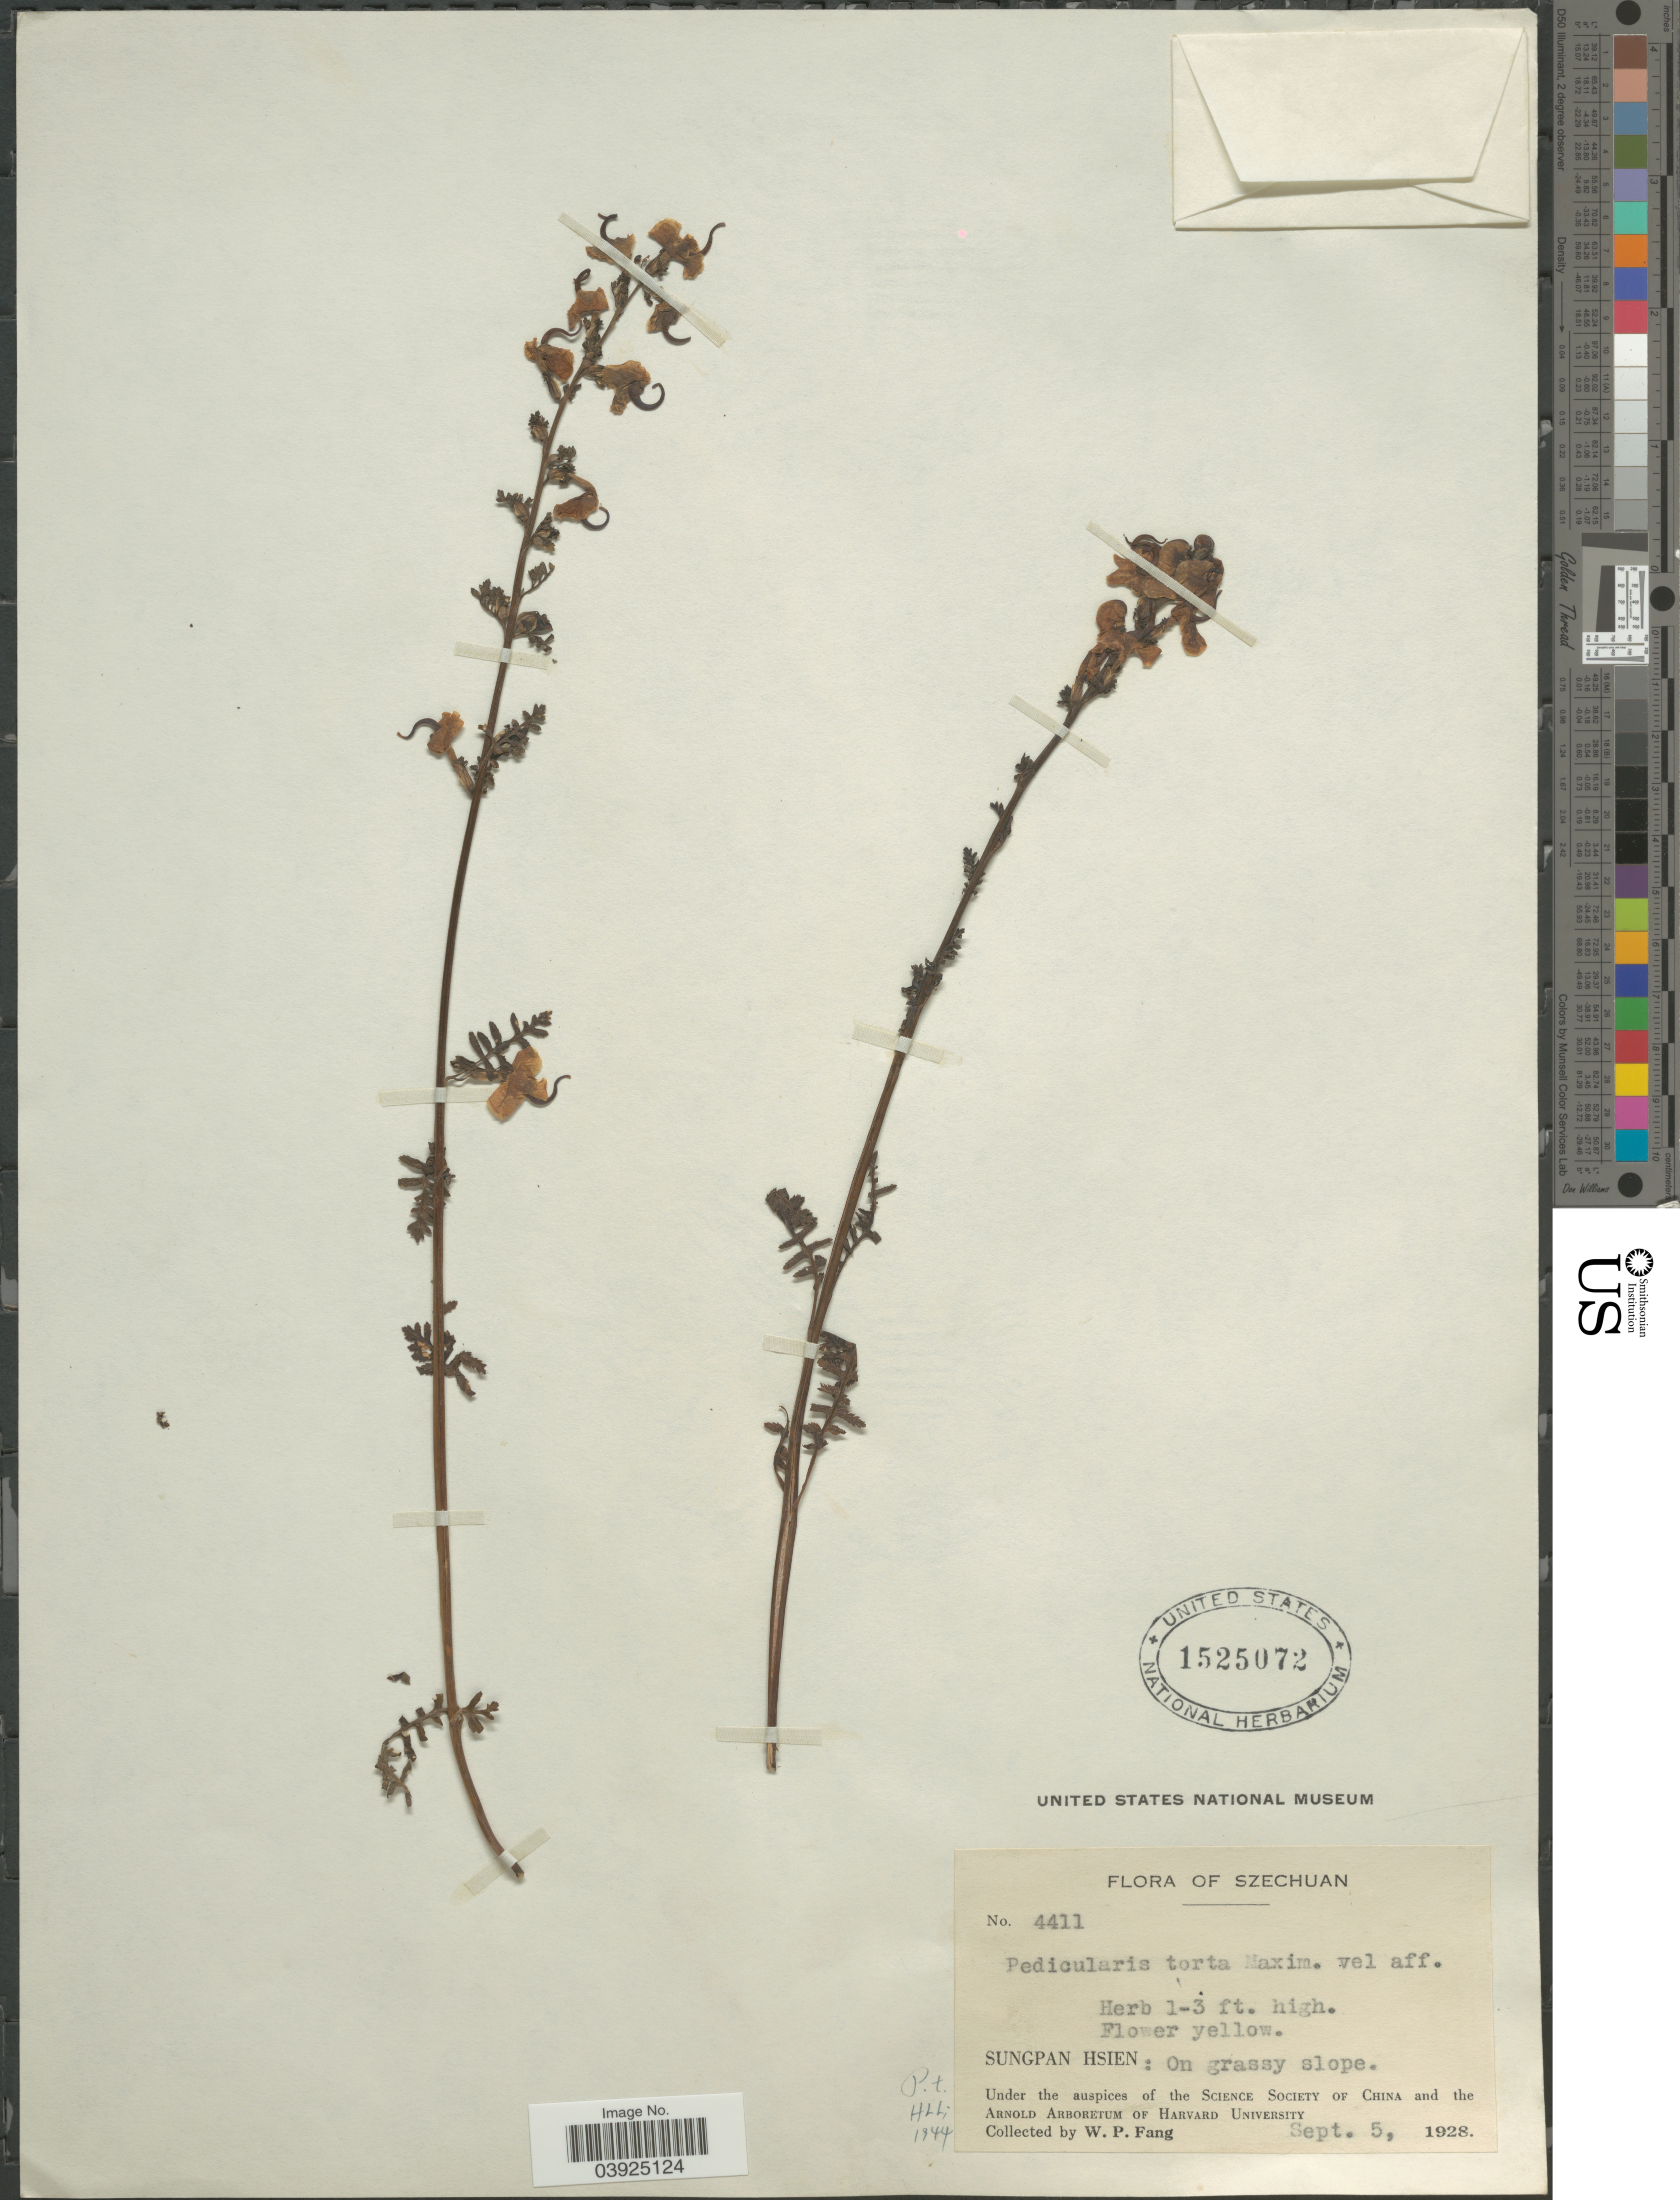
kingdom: Plantae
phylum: Tracheophyta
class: Magnoliopsida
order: Lamiales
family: Orobanchaceae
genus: Pedicularis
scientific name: Pedicularis torta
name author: Maxim.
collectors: W. P. Fang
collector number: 4411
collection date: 1928-09-05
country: China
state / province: Sichuan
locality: Szechuan. Sungpan Hsien.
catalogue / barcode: US 1525072